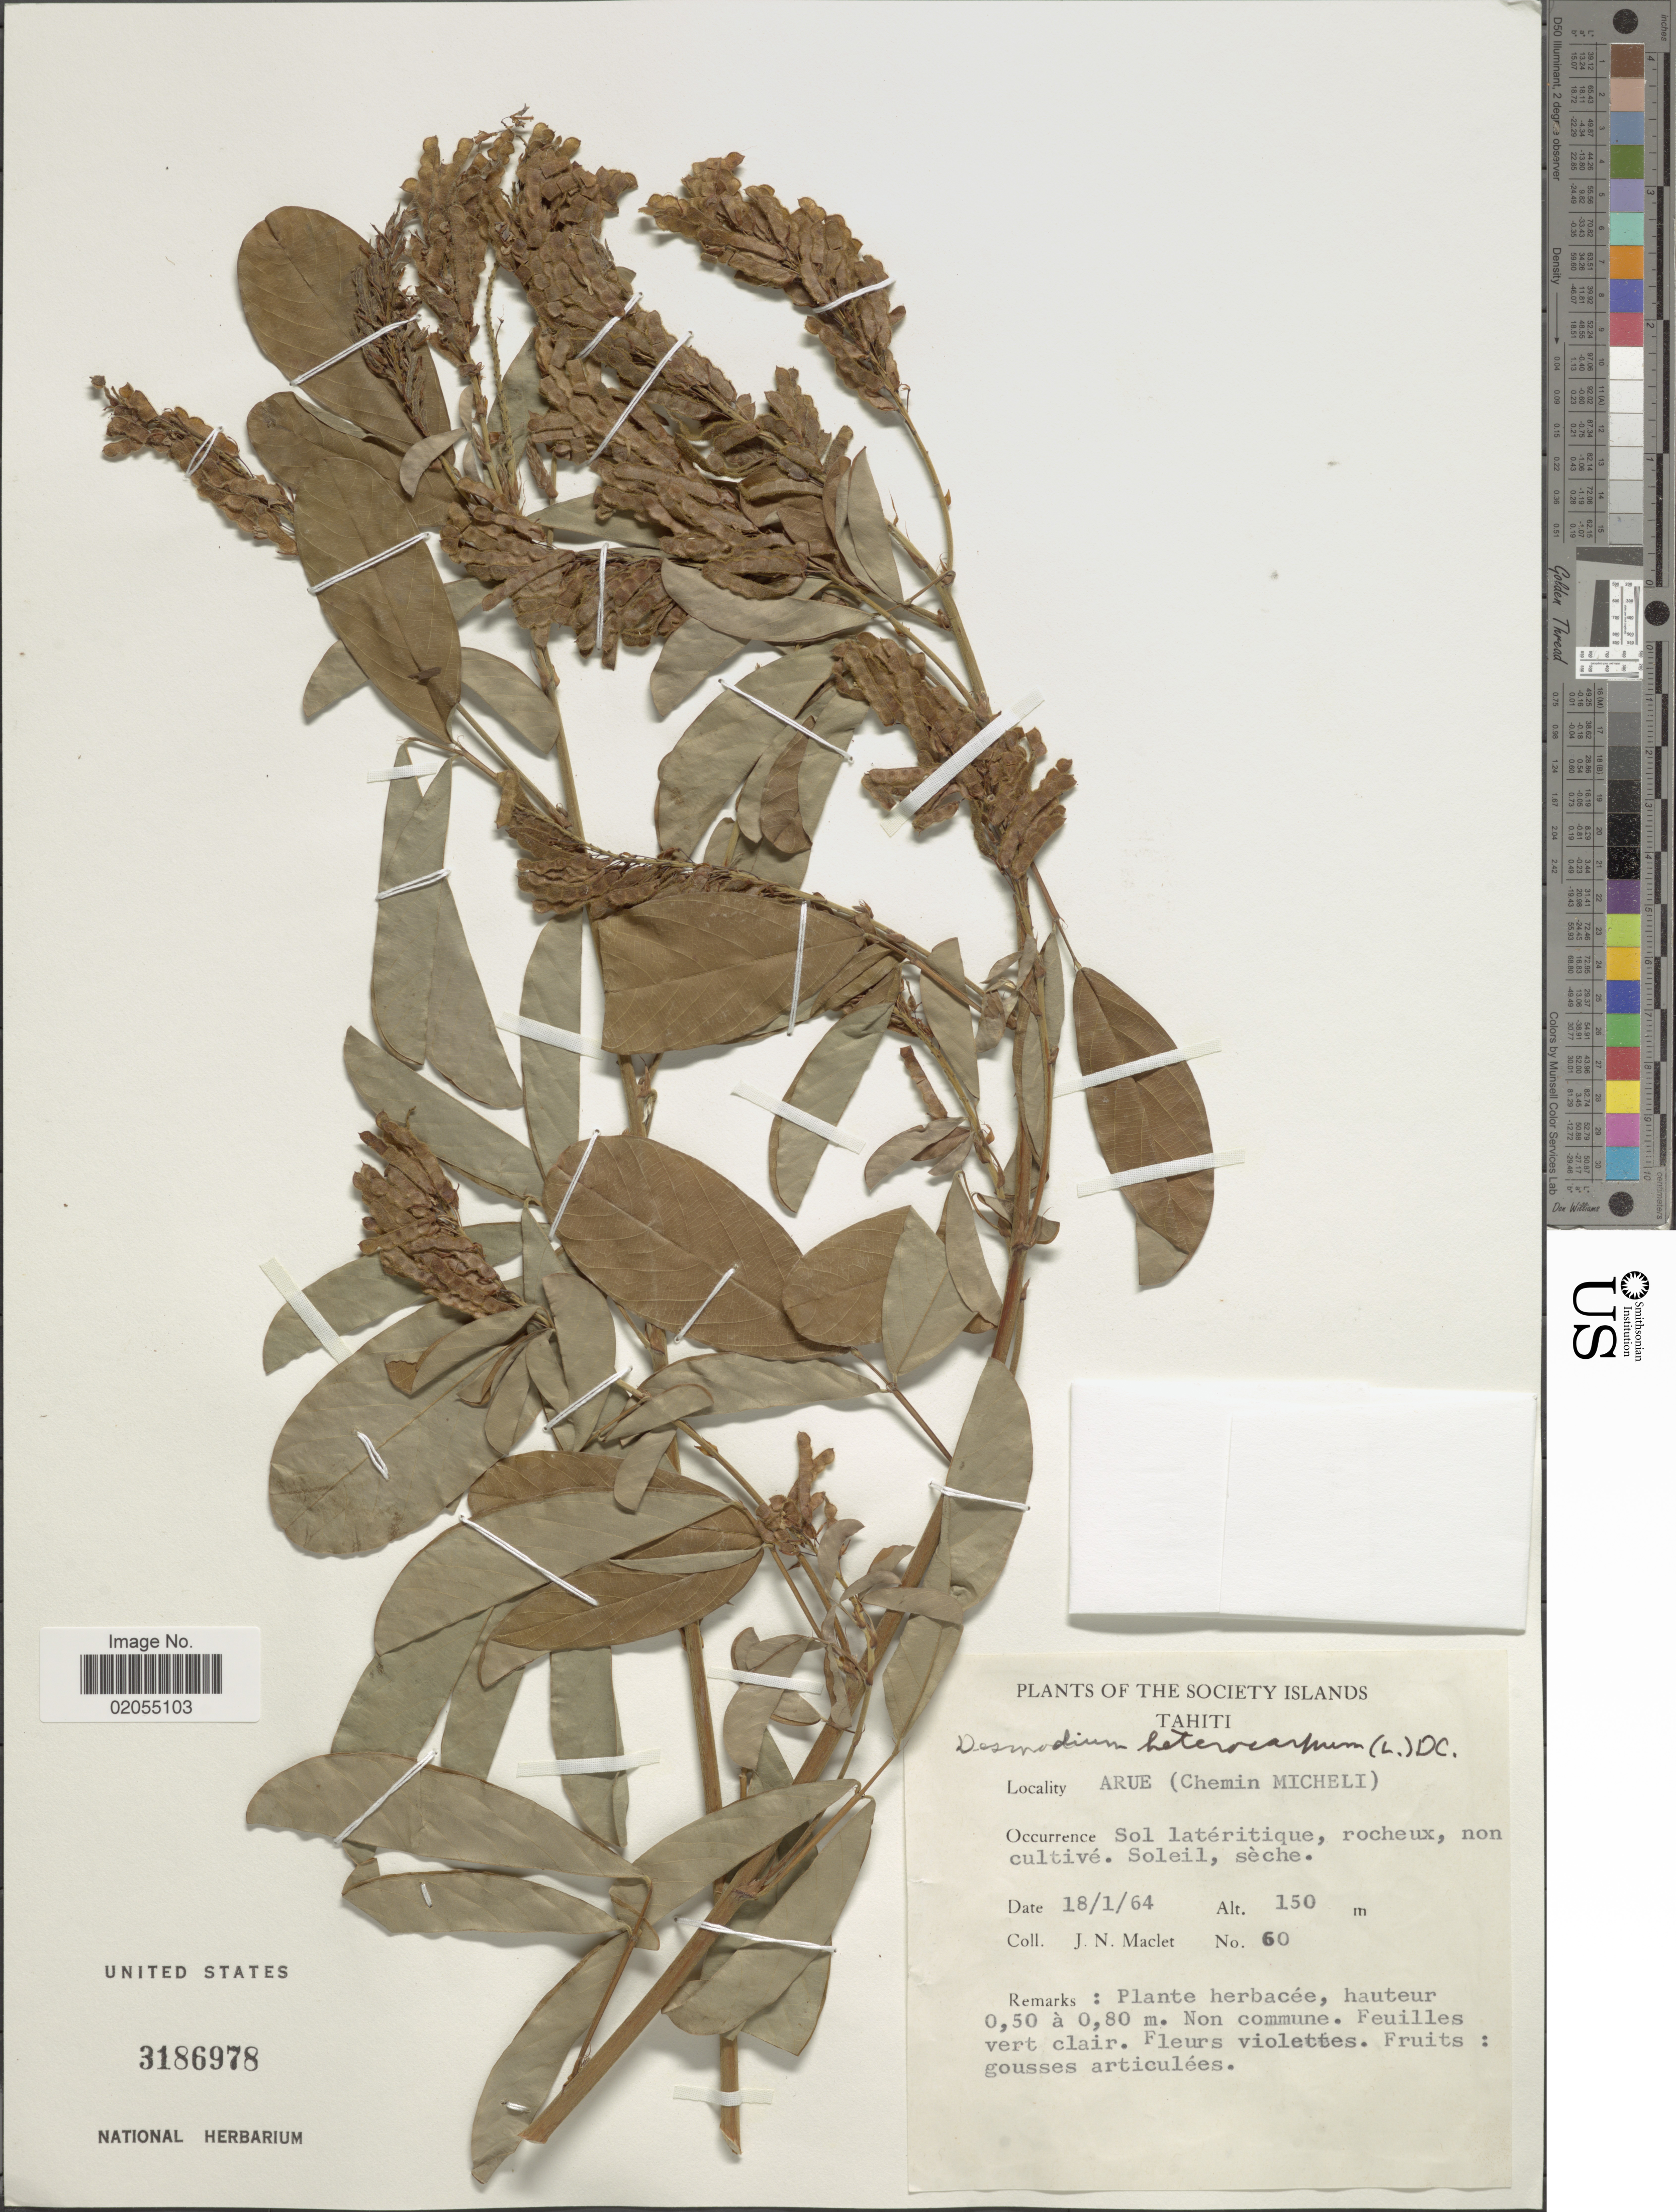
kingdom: Plantae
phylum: Tracheophyta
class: Magnoliopsida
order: Fabales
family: Fabaceae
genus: Grona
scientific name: Grona heterocarpos var. strigosa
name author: (Meeuwen) H. Ohashi & K. Ohashi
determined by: Strong, Mark T., (BOT), Smithsonian Institution - National Museum of Natural History (UNITED STATES)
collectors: J. Maclet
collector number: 60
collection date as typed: Transcribed d/m/y: 18/1/64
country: French Polynesia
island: Tahiti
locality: Society Islands. Tahiti. Arue (Chemin Micheli)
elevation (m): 150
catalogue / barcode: US 3186978